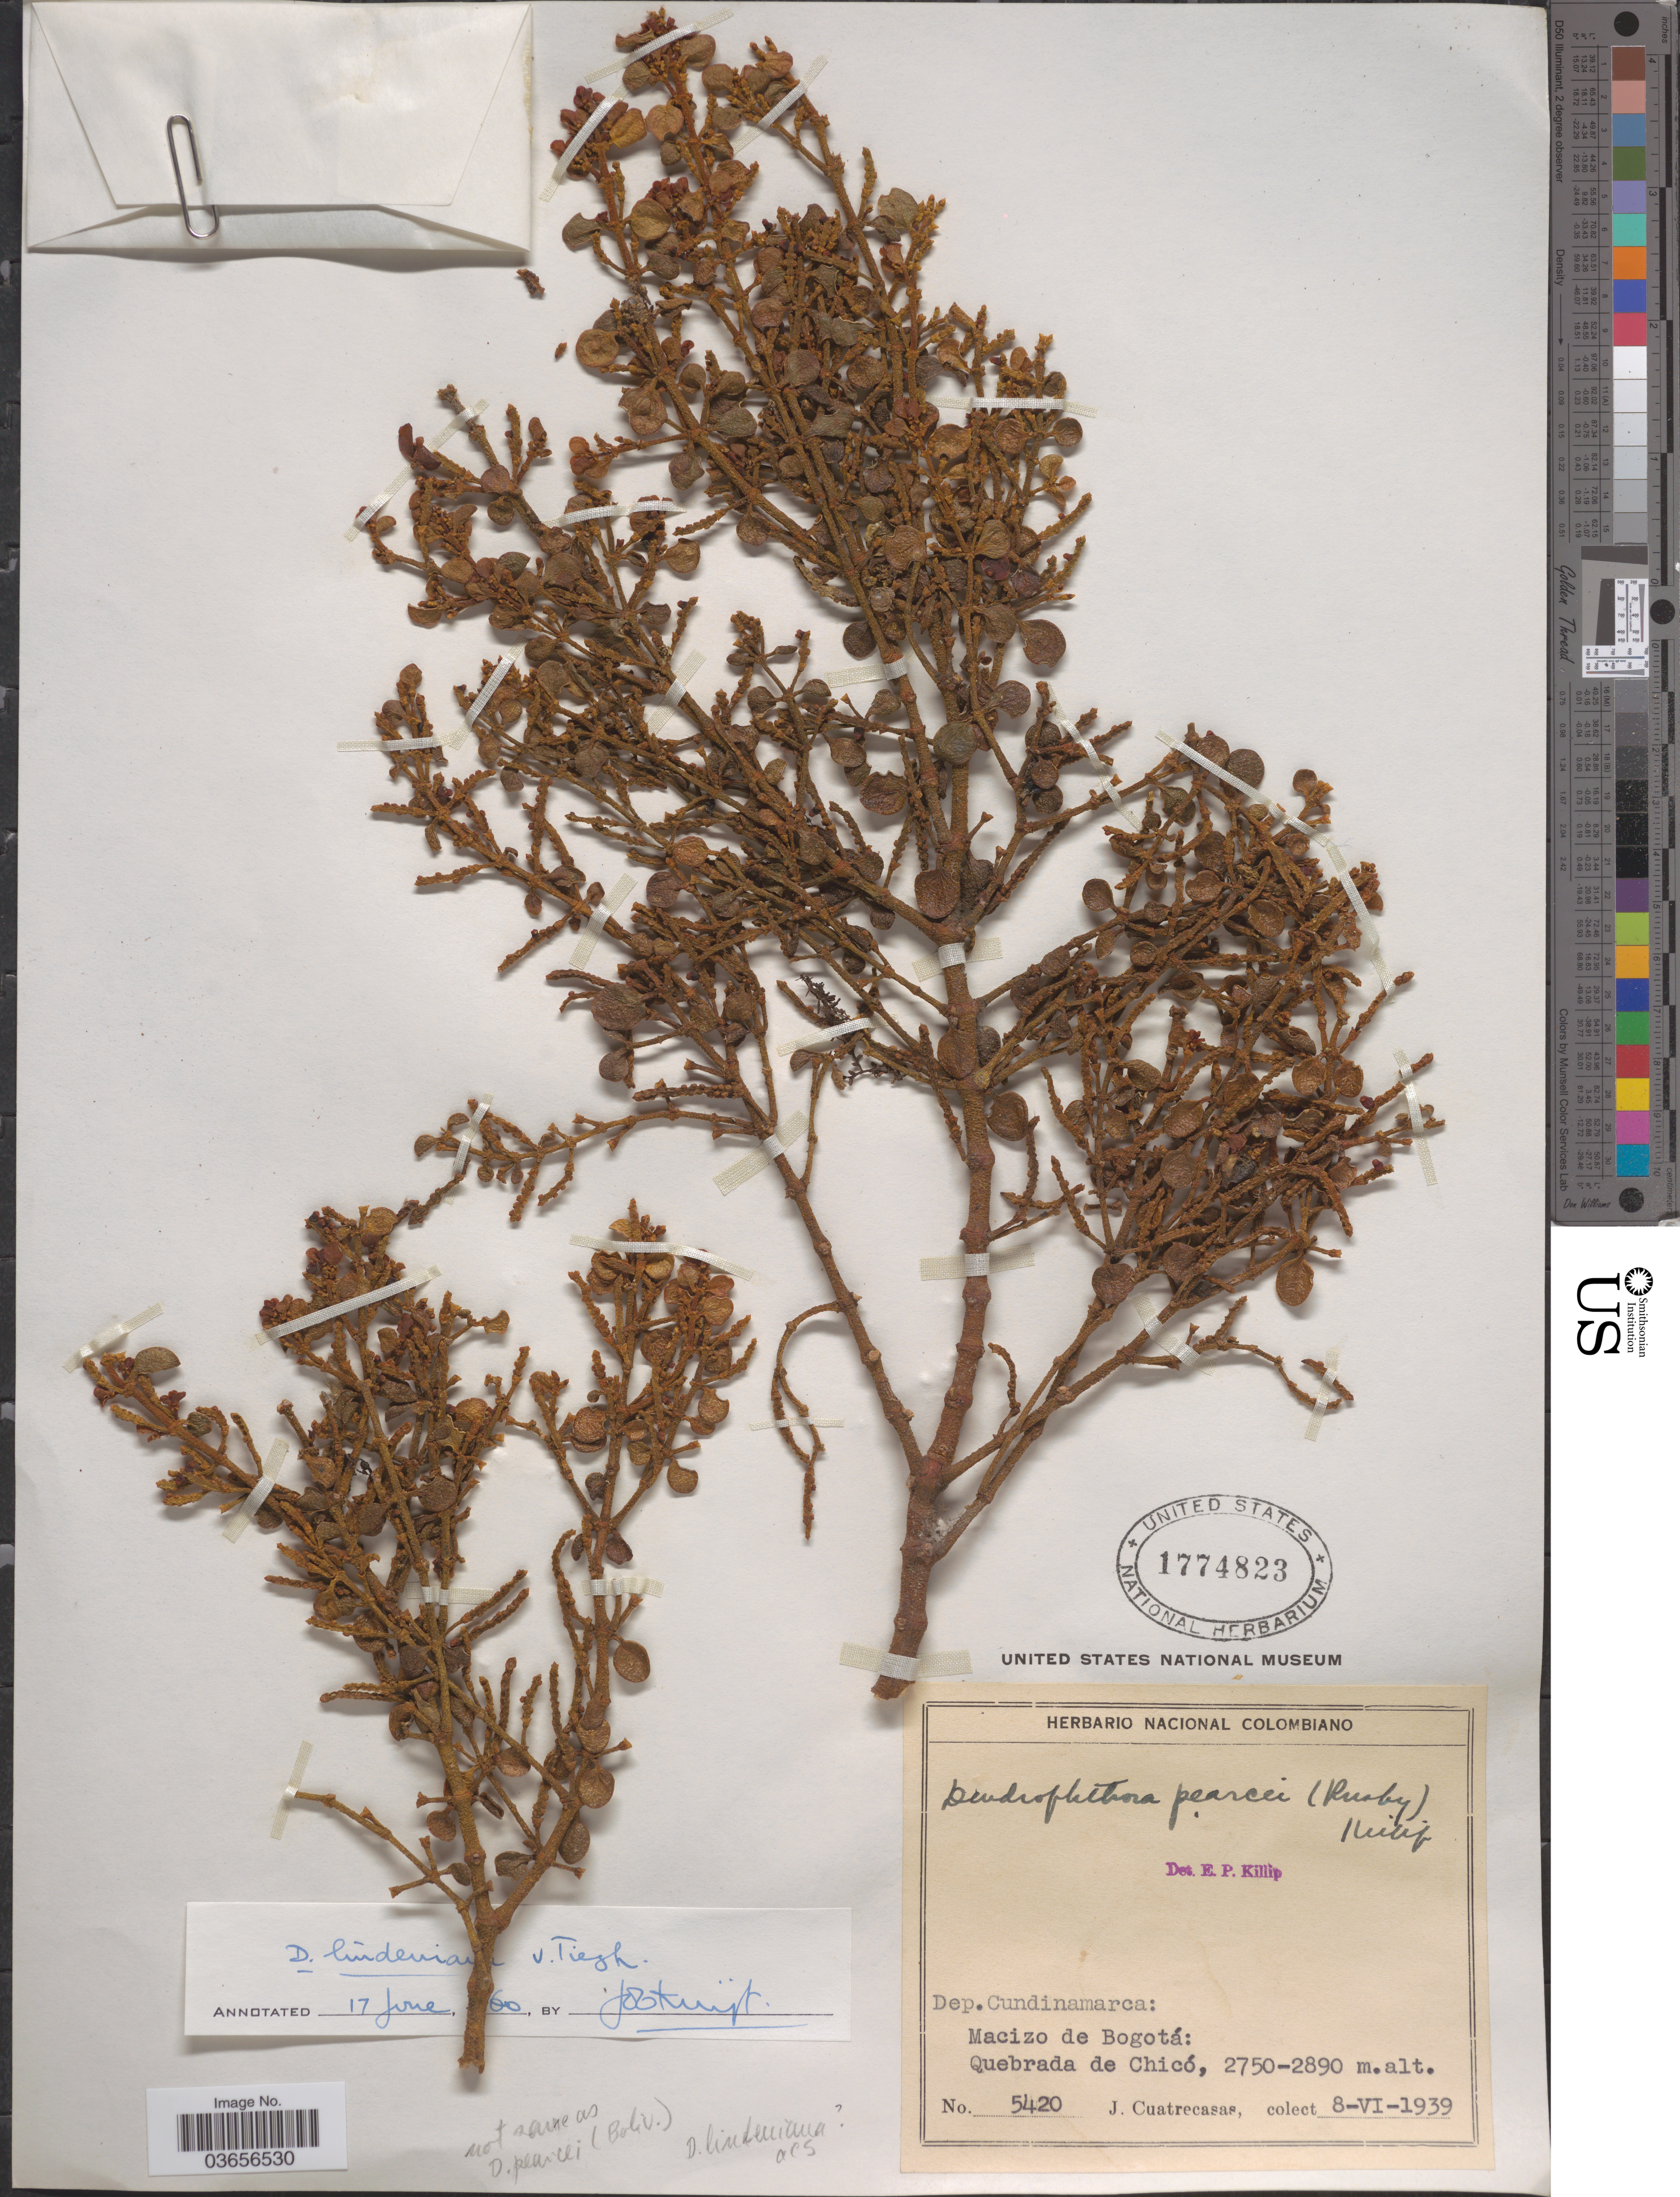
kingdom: Plantae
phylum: Tracheophyta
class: Magnoliopsida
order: Santalales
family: Viscaceae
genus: Dendrophthora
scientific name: Dendrophthora lindeniana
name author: Tiegh.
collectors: J. Cuatrecasas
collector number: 5420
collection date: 1939-06-08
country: Colombia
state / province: Cundinamarca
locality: Dep. Cundinamarca: Macizo de Bogotá: Quebrada de Chicó.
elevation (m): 2750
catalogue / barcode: US 1774823